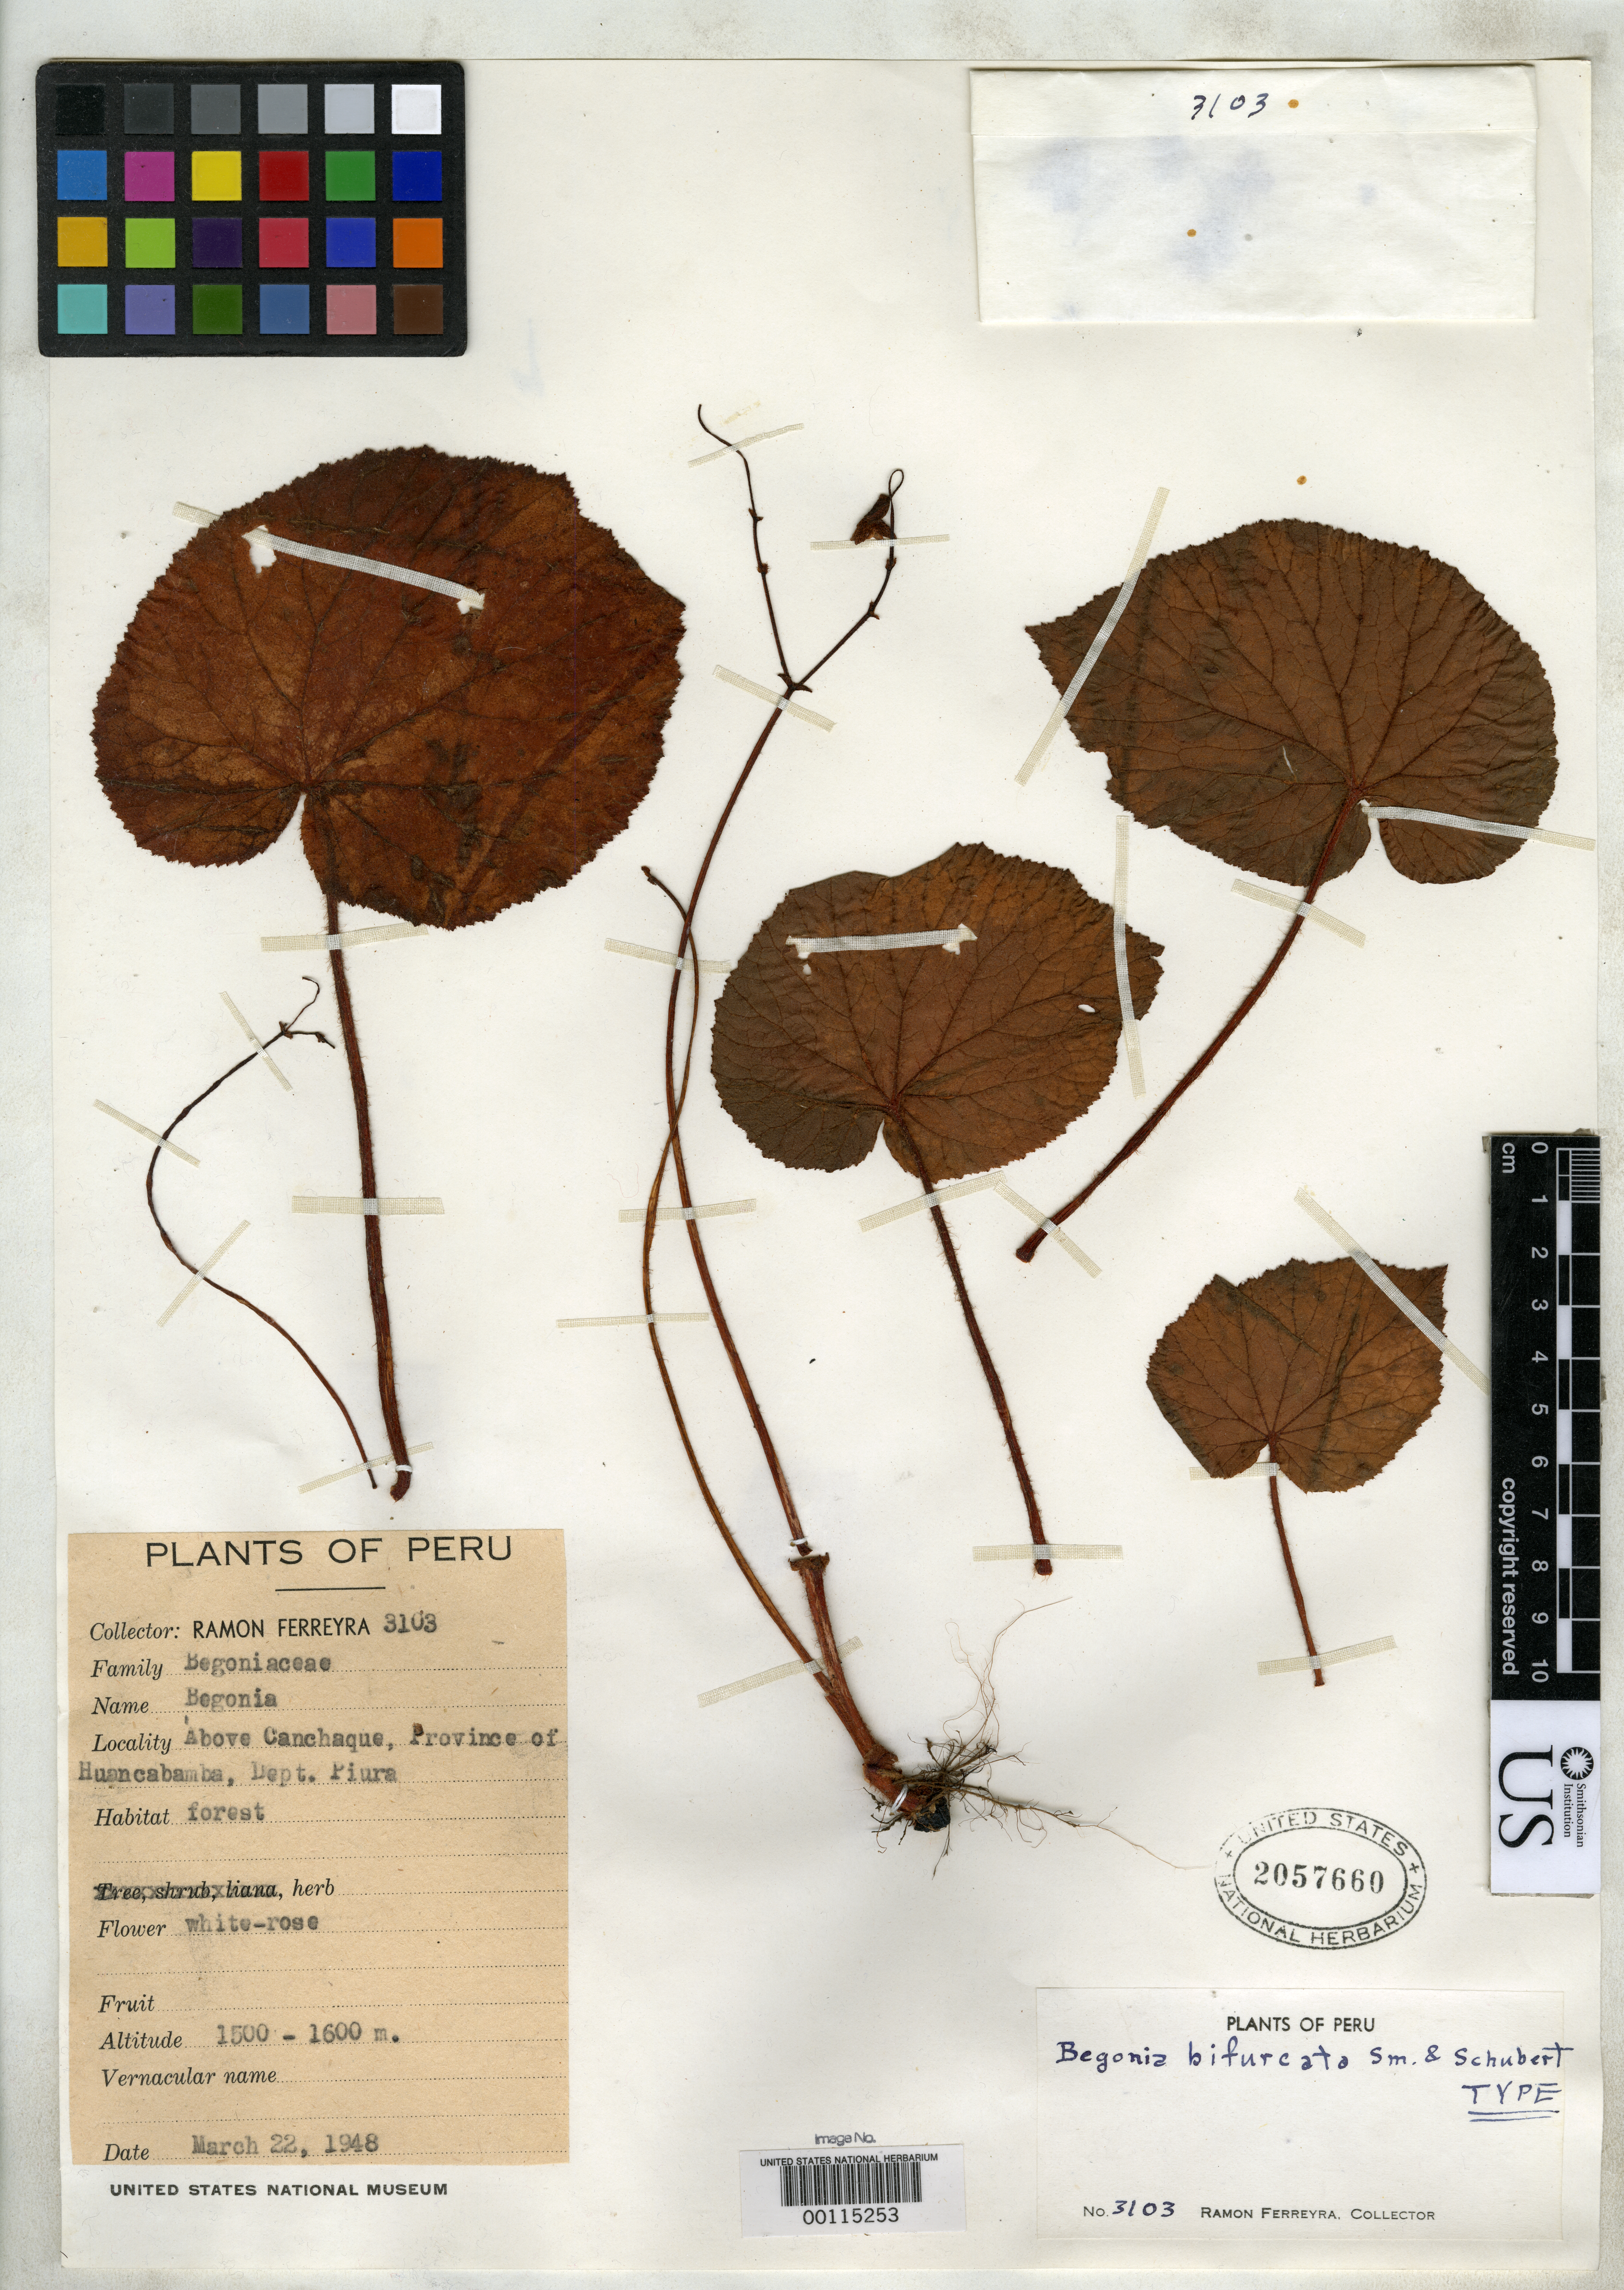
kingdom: Plantae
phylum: Tracheophyta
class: Magnoliopsida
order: Cucurbitales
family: Begoniaceae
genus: Begonia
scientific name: Begonia bifurcata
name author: L.B. Sm. & B.G. Schub.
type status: Holotype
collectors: R. A. Ferreyra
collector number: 3103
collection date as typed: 22 Mar 1948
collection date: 1948-03-22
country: Peru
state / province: Piura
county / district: Huancabamba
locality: Above Canchaque.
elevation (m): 1500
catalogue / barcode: US 2057660